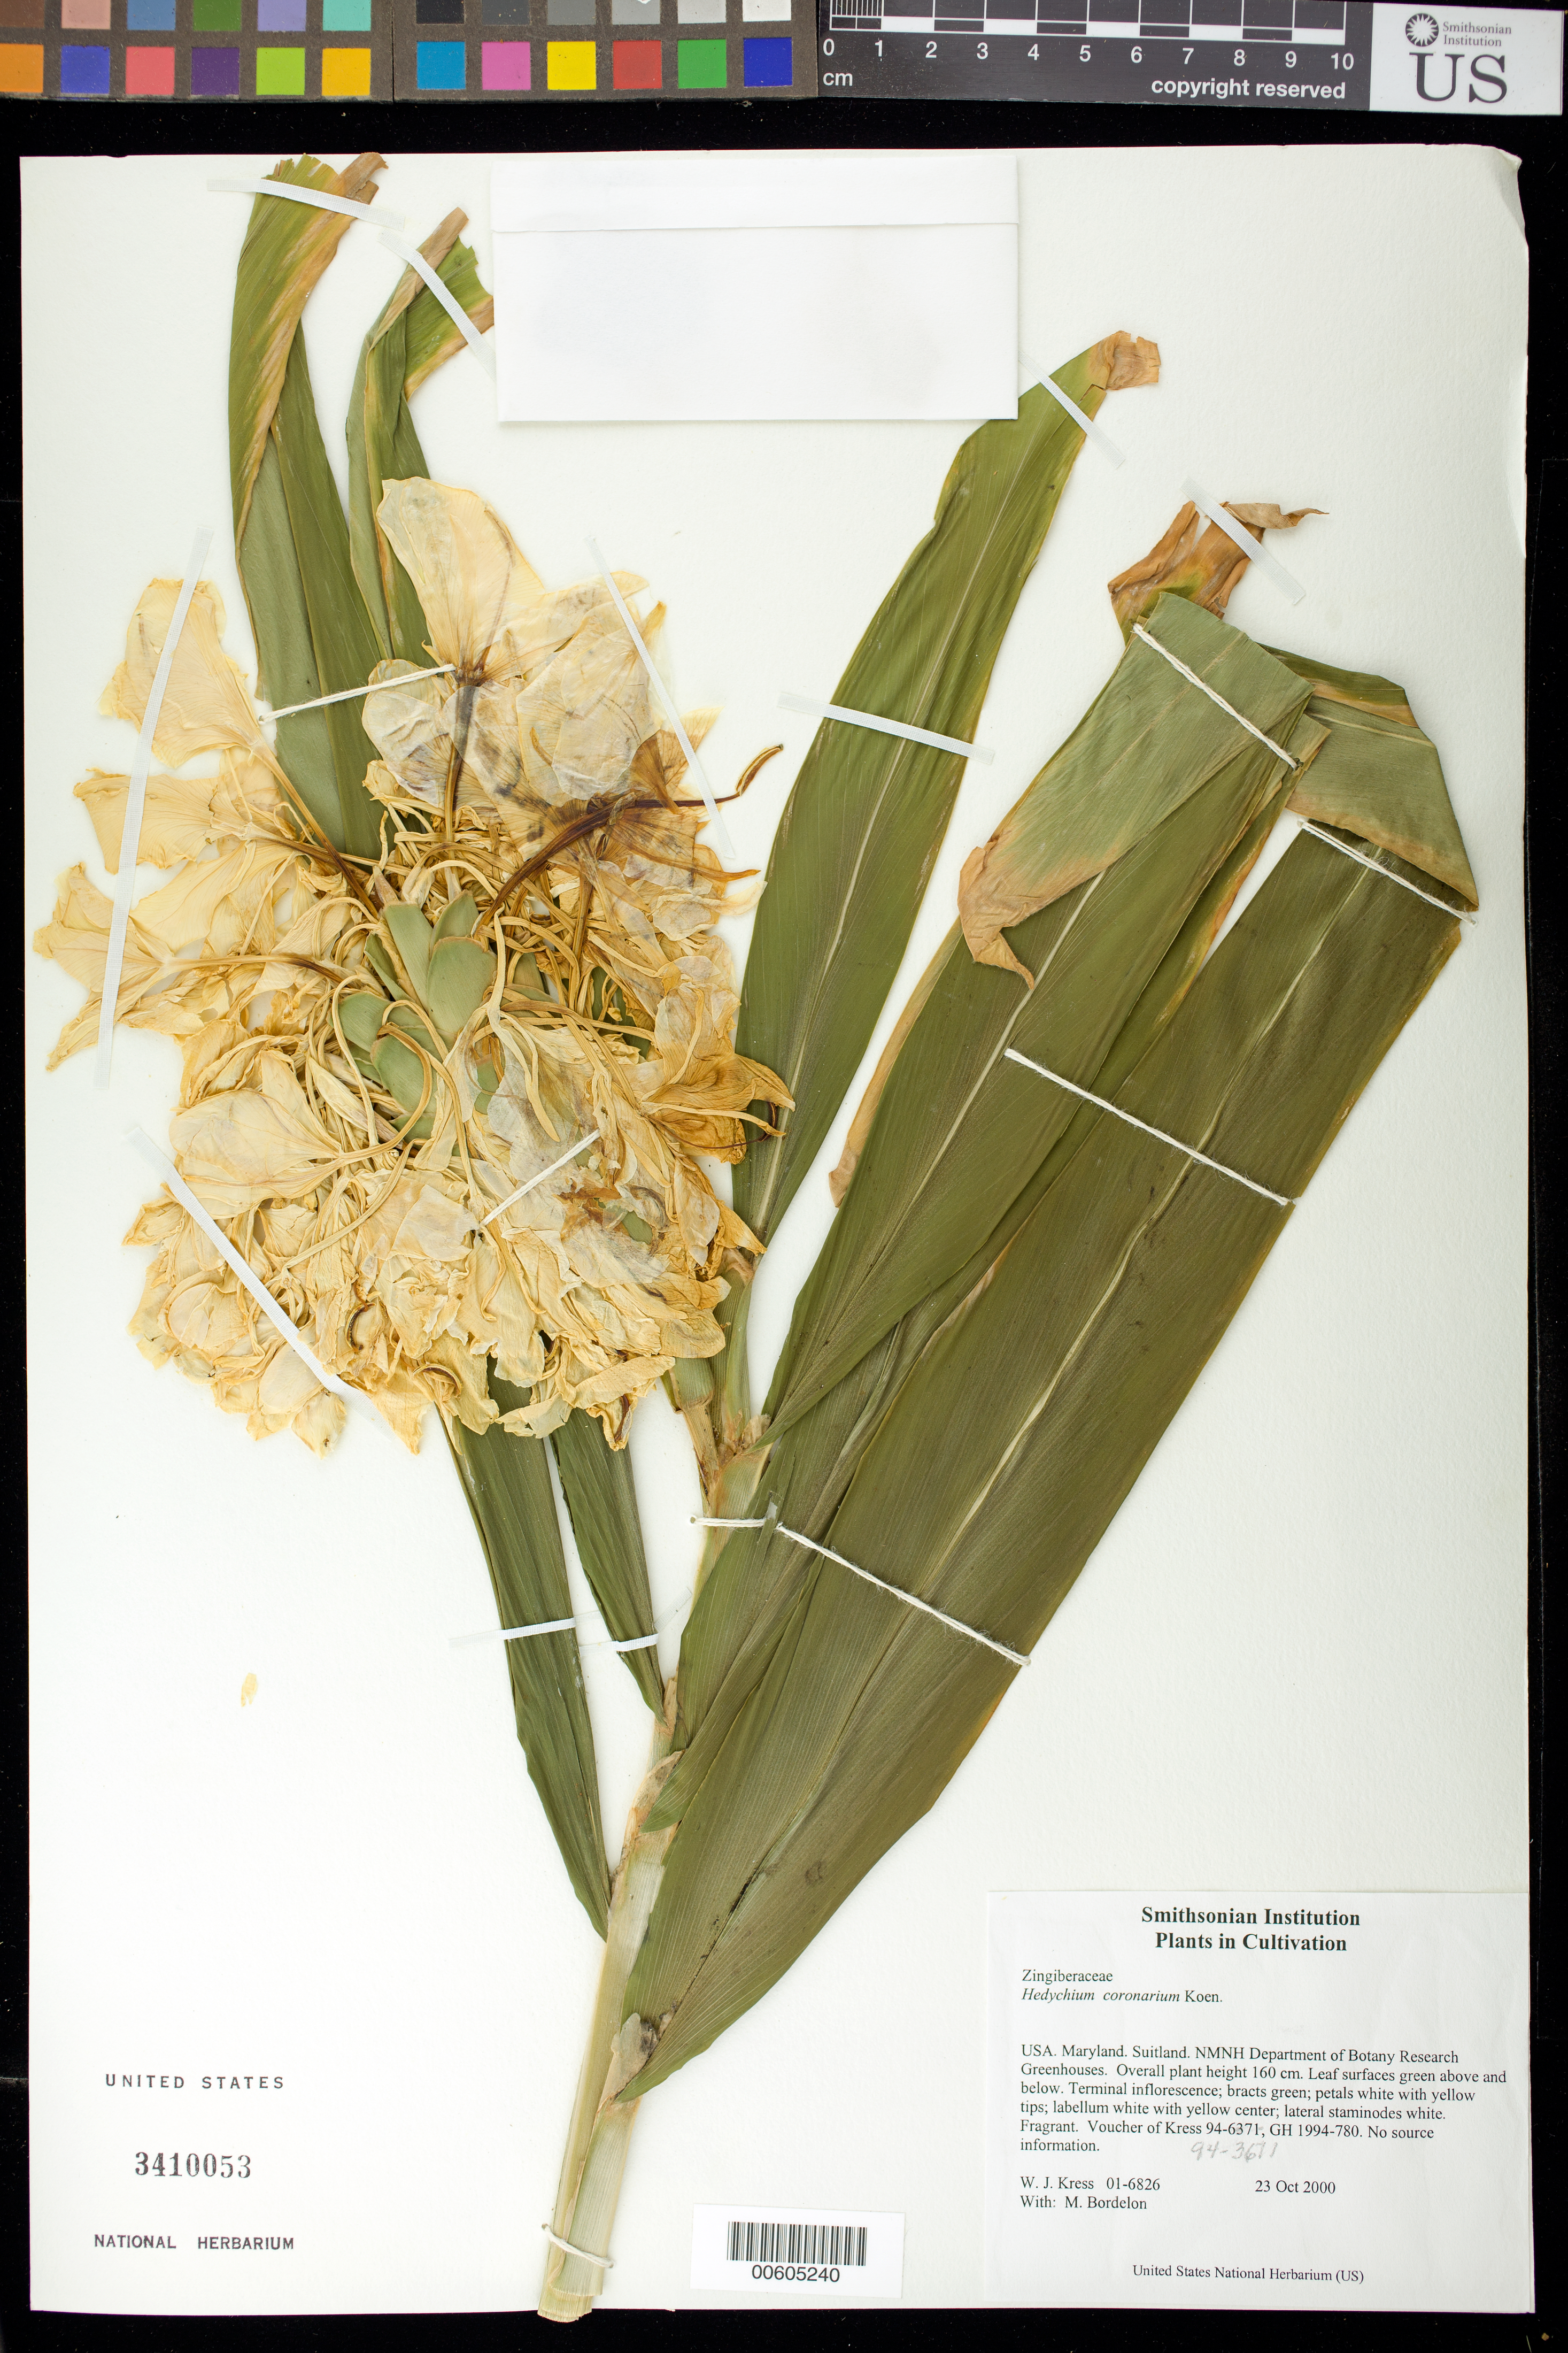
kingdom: Plantae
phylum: Tracheophyta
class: Liliopsida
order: Zingiberales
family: Zingiberaceae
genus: Hedychium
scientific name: Hedychium coronarium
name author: J. Koenig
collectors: W. J. Kress & M. Bordelon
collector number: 01-6826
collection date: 2000-10-23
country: United States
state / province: Maryland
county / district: Prince George's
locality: NMNH Botany Research Greenhouses. Suitland (USBRG)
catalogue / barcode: US 3410053